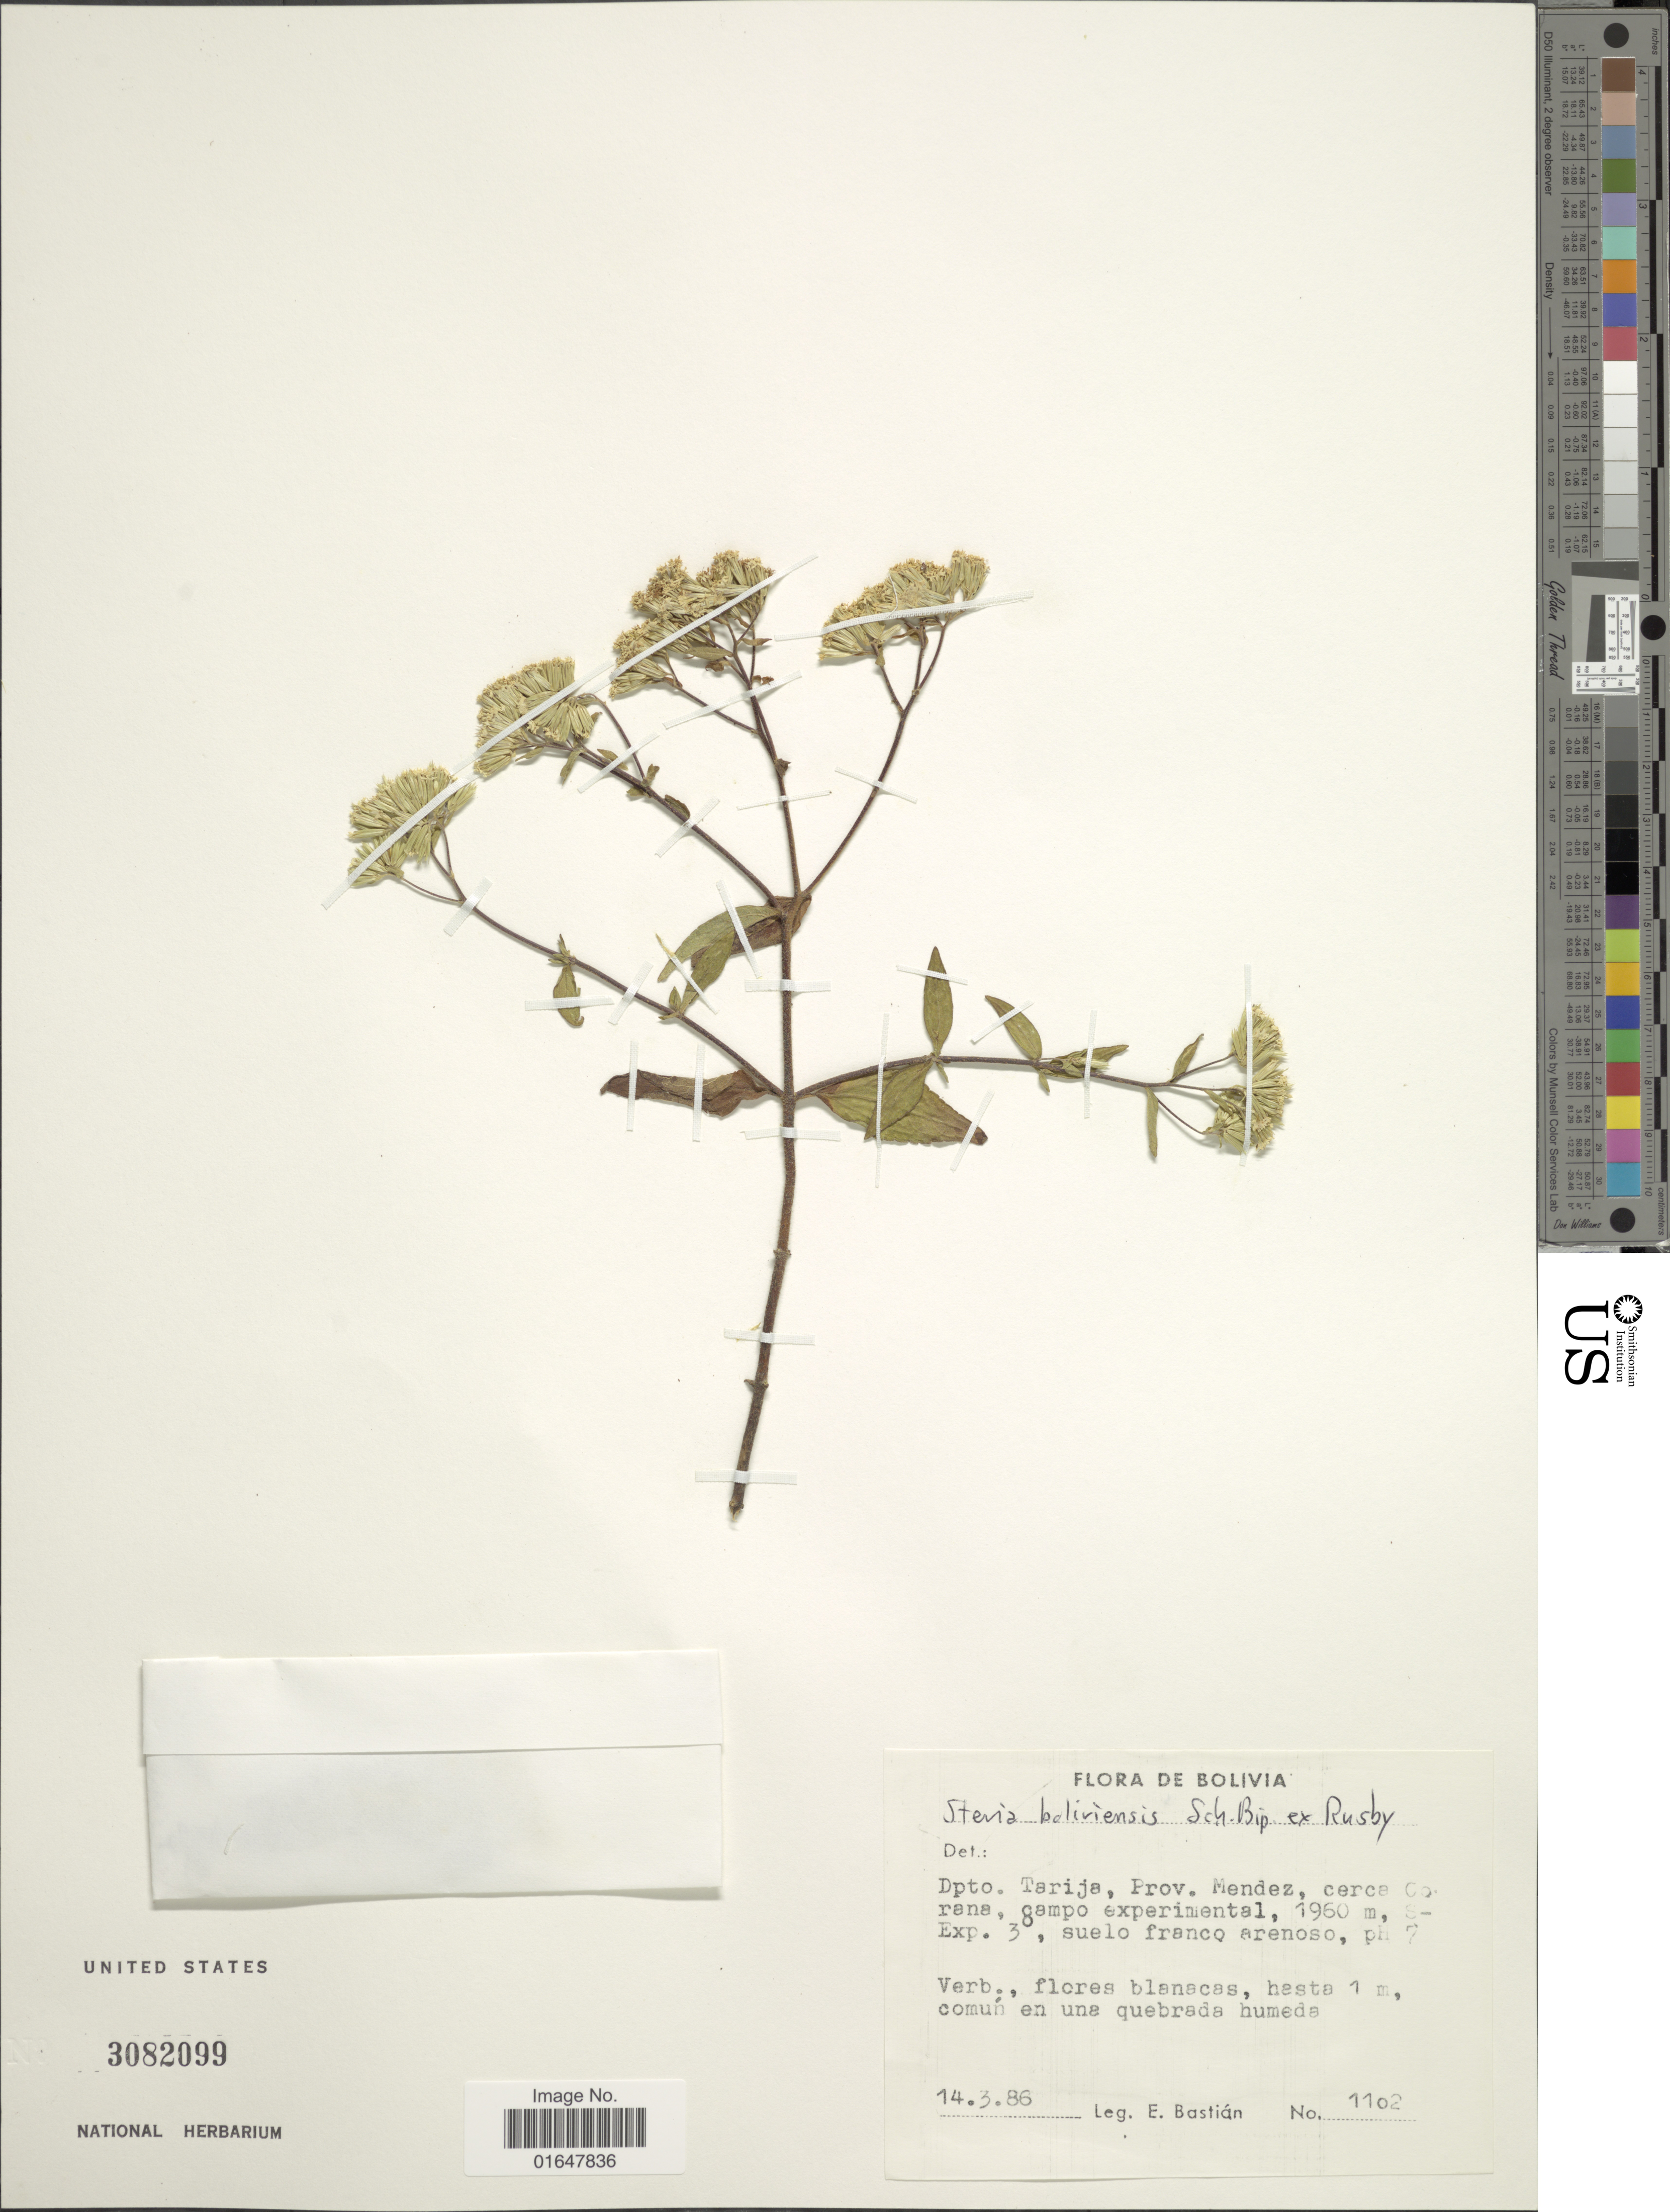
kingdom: Plantae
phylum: Tracheophyta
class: Magnoliopsida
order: Asterales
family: Asteraceae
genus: Stevia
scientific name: Stevia boliviensis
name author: Sch. Bip. ex Rusby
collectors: E. Bastian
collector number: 1102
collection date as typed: Transcribed d/m/y: 14/3/86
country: Bolivia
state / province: Tarija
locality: Prov. Mendez, cerca Corana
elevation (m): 1960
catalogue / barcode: US 3082099